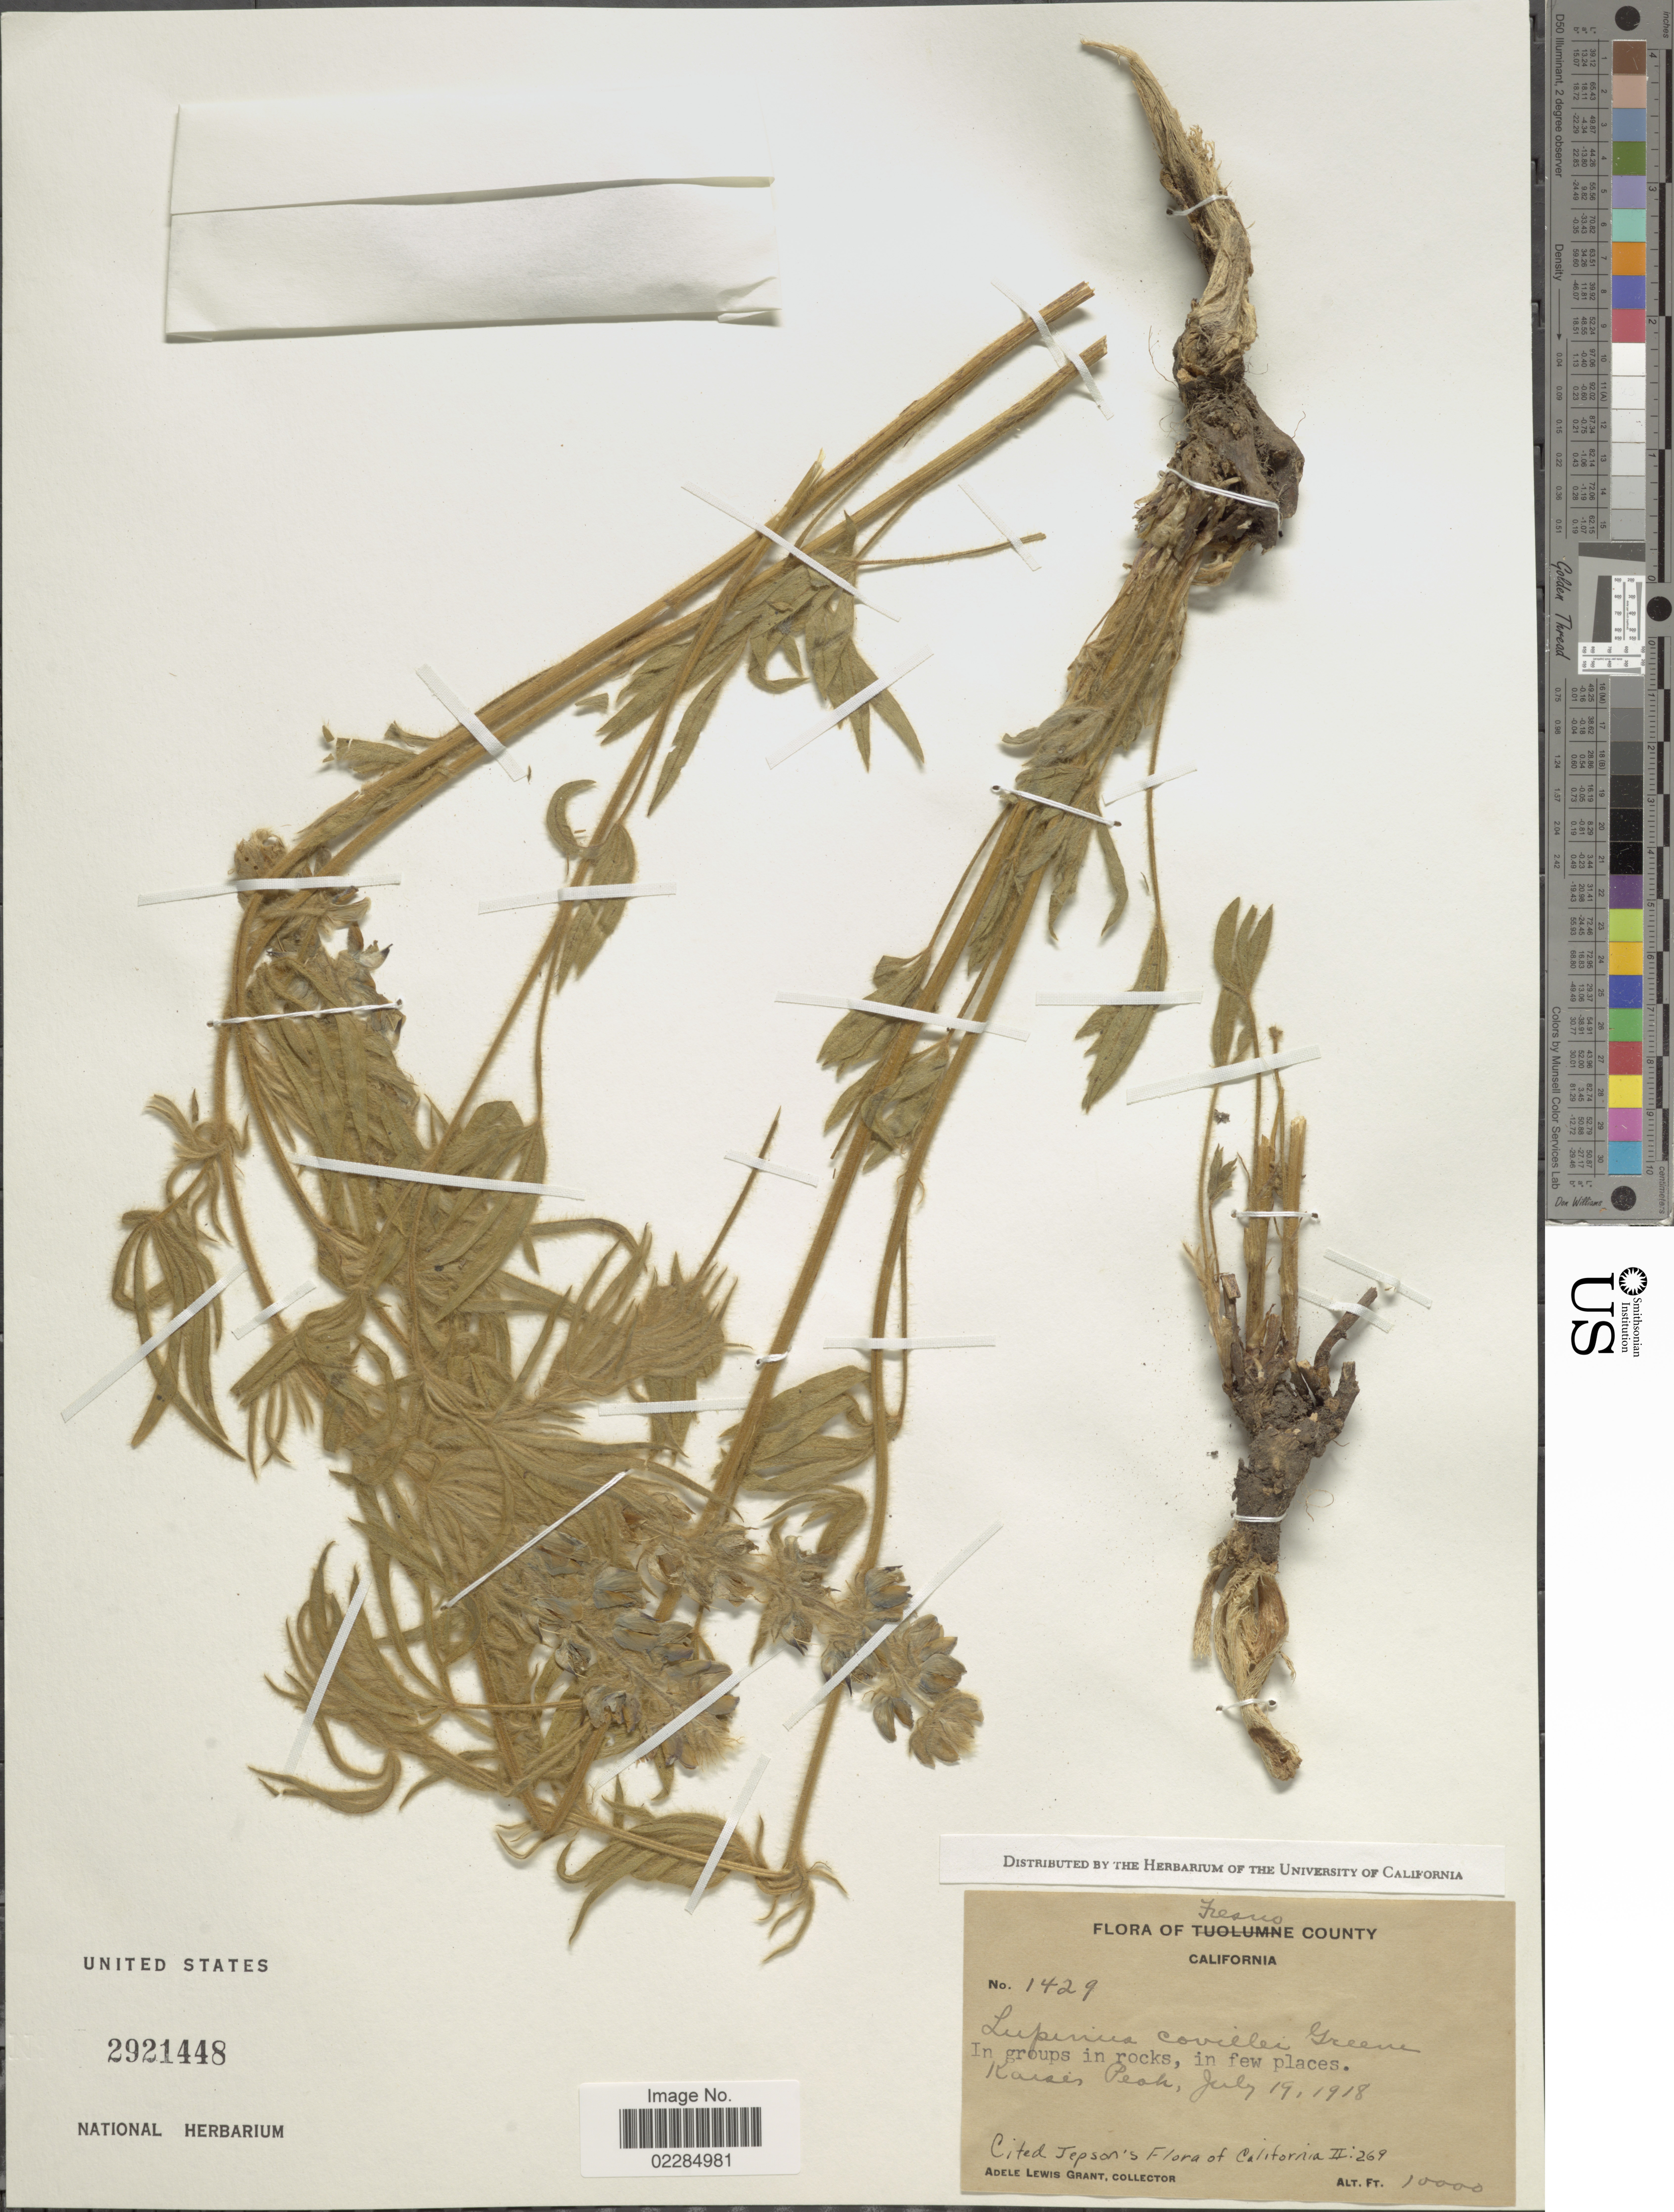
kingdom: Plantae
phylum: Tracheophyta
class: Magnoliopsida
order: Fabales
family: Fabaceae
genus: Lupinus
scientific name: Lupinus covillei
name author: Greene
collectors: A. L. Grant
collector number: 1429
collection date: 1918-07-19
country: United States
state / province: California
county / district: Fresno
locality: Fresno County. Kaiser Peak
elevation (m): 3048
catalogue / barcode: US 2921448